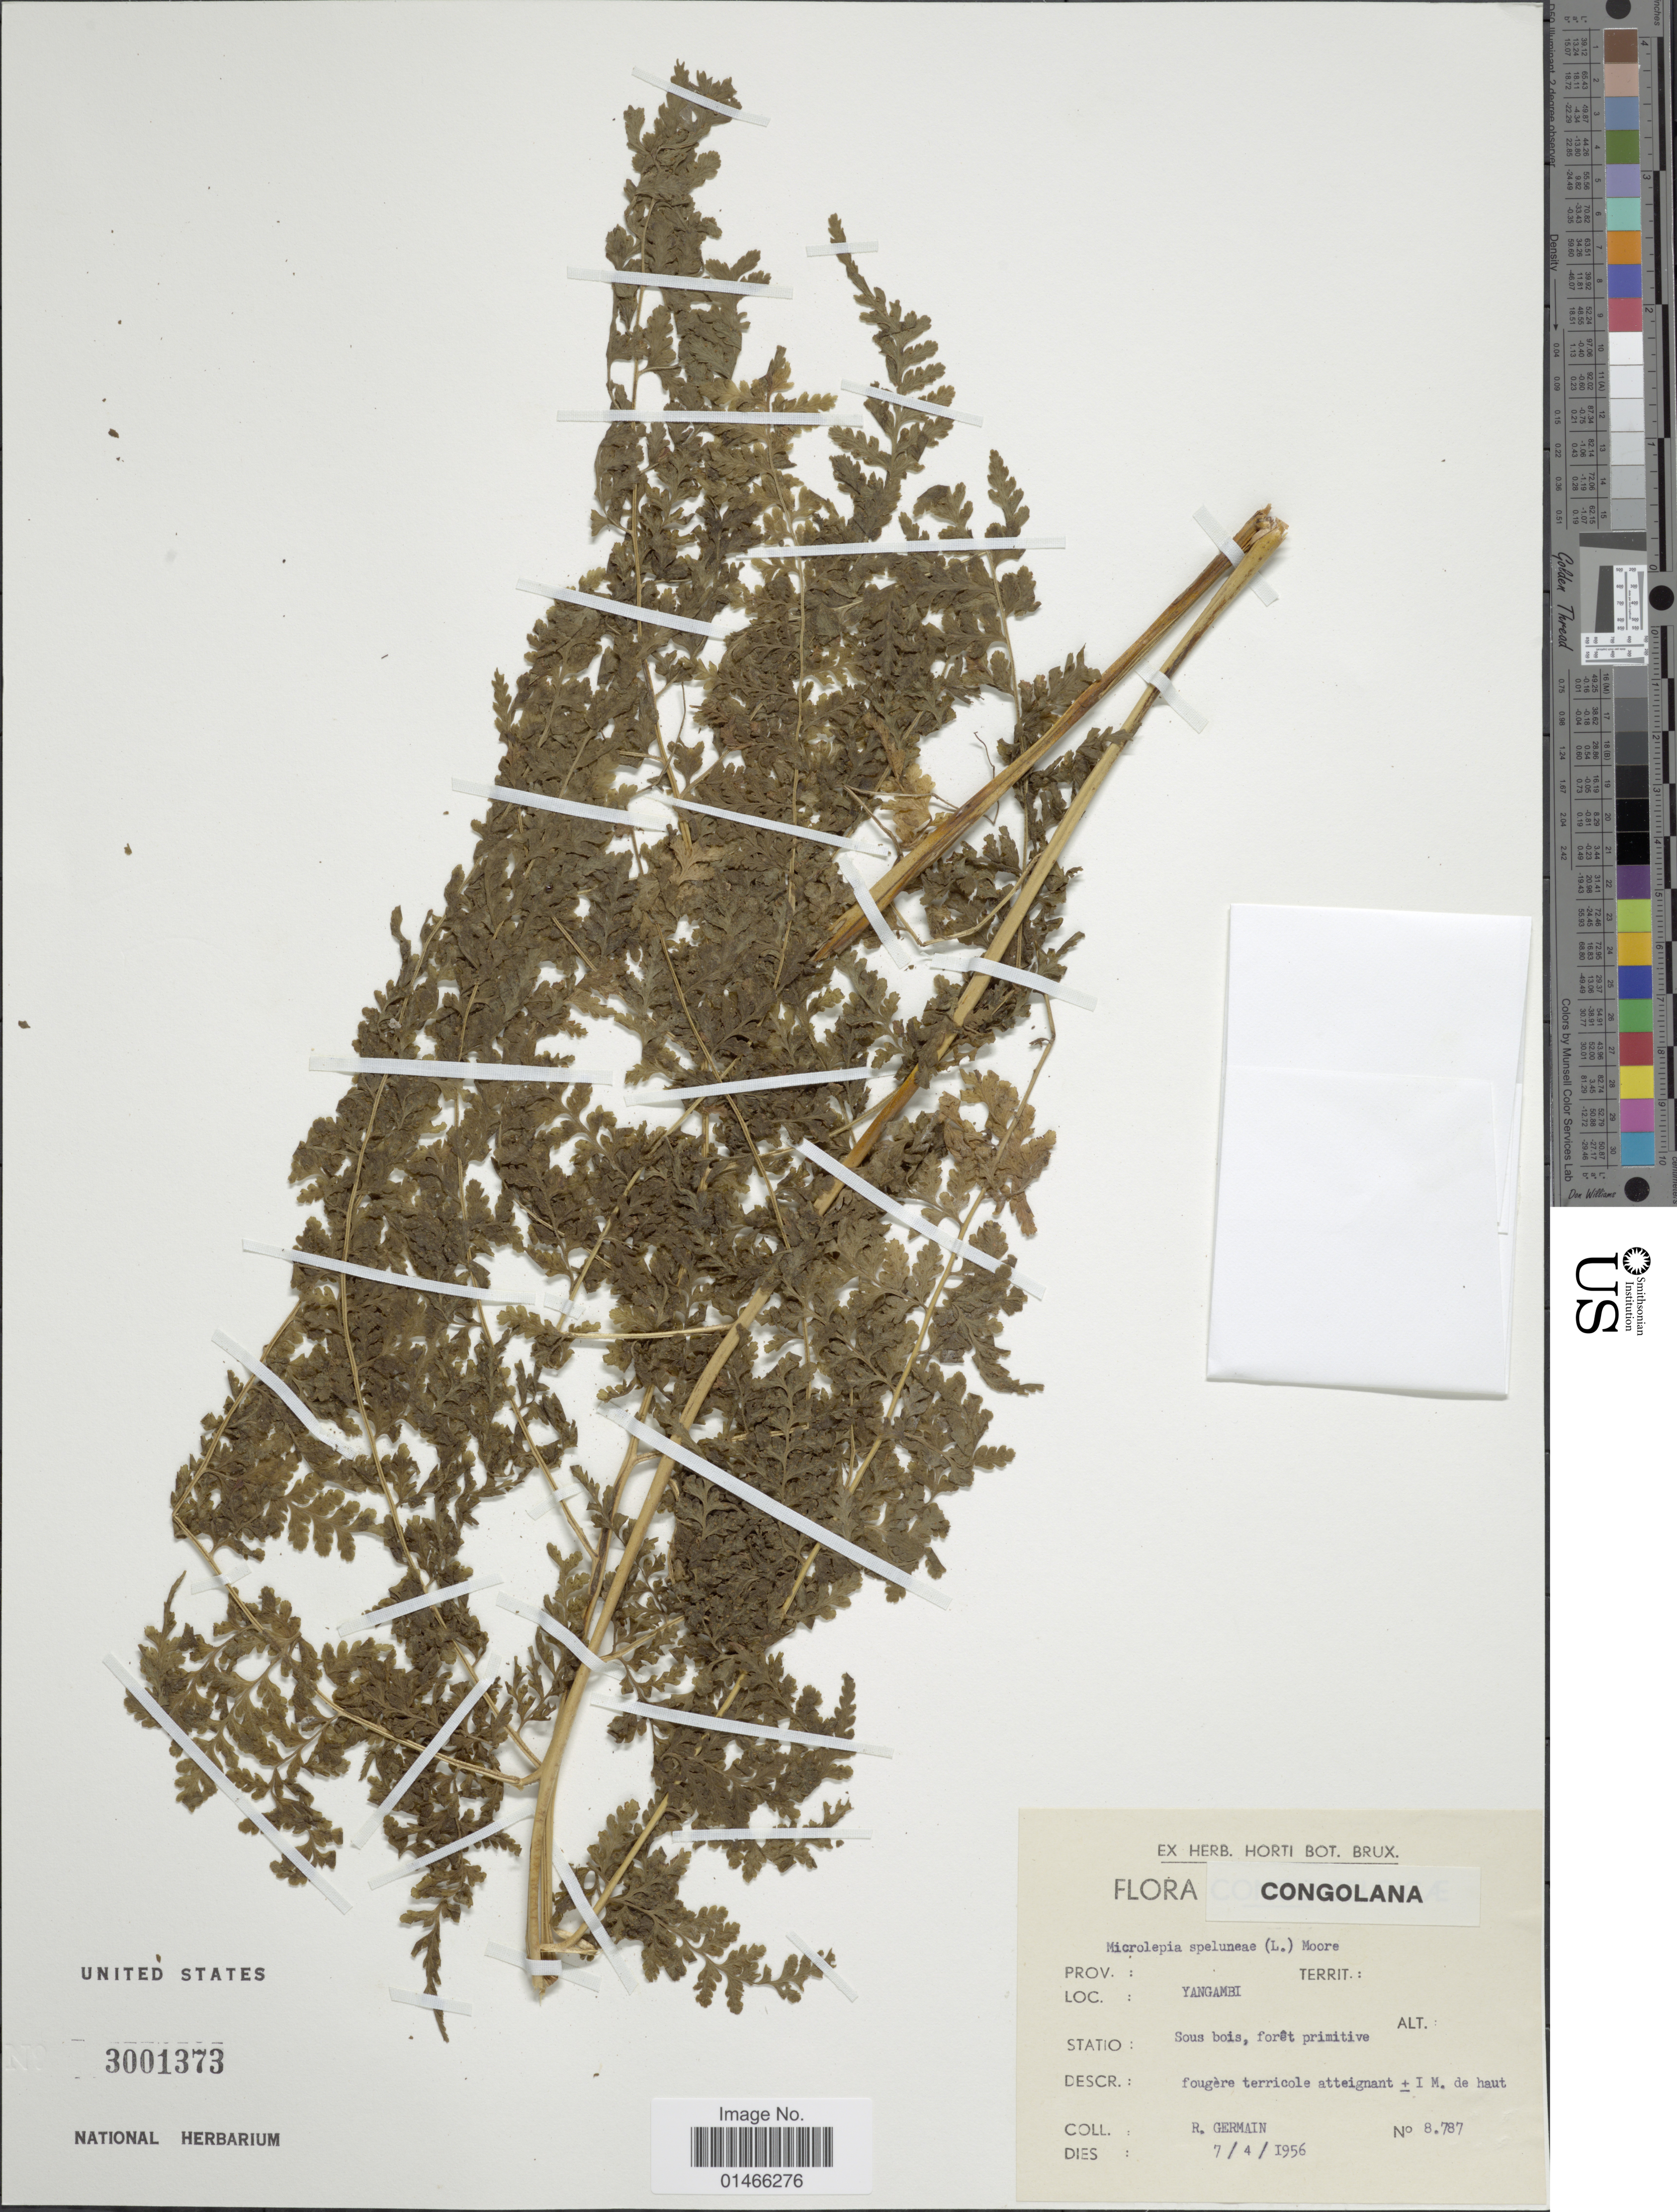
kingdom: Plantae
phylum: Tracheophyta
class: Polypodiopsida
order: Polypodiales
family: Dennstaedtiaceae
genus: Microlepia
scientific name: Microlepia speluncae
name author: (L.) T. Moore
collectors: R. Germain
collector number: B787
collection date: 1956-04-07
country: Congo, Democratic Republic of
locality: Congolana. Yangambi.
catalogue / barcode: US 3001373